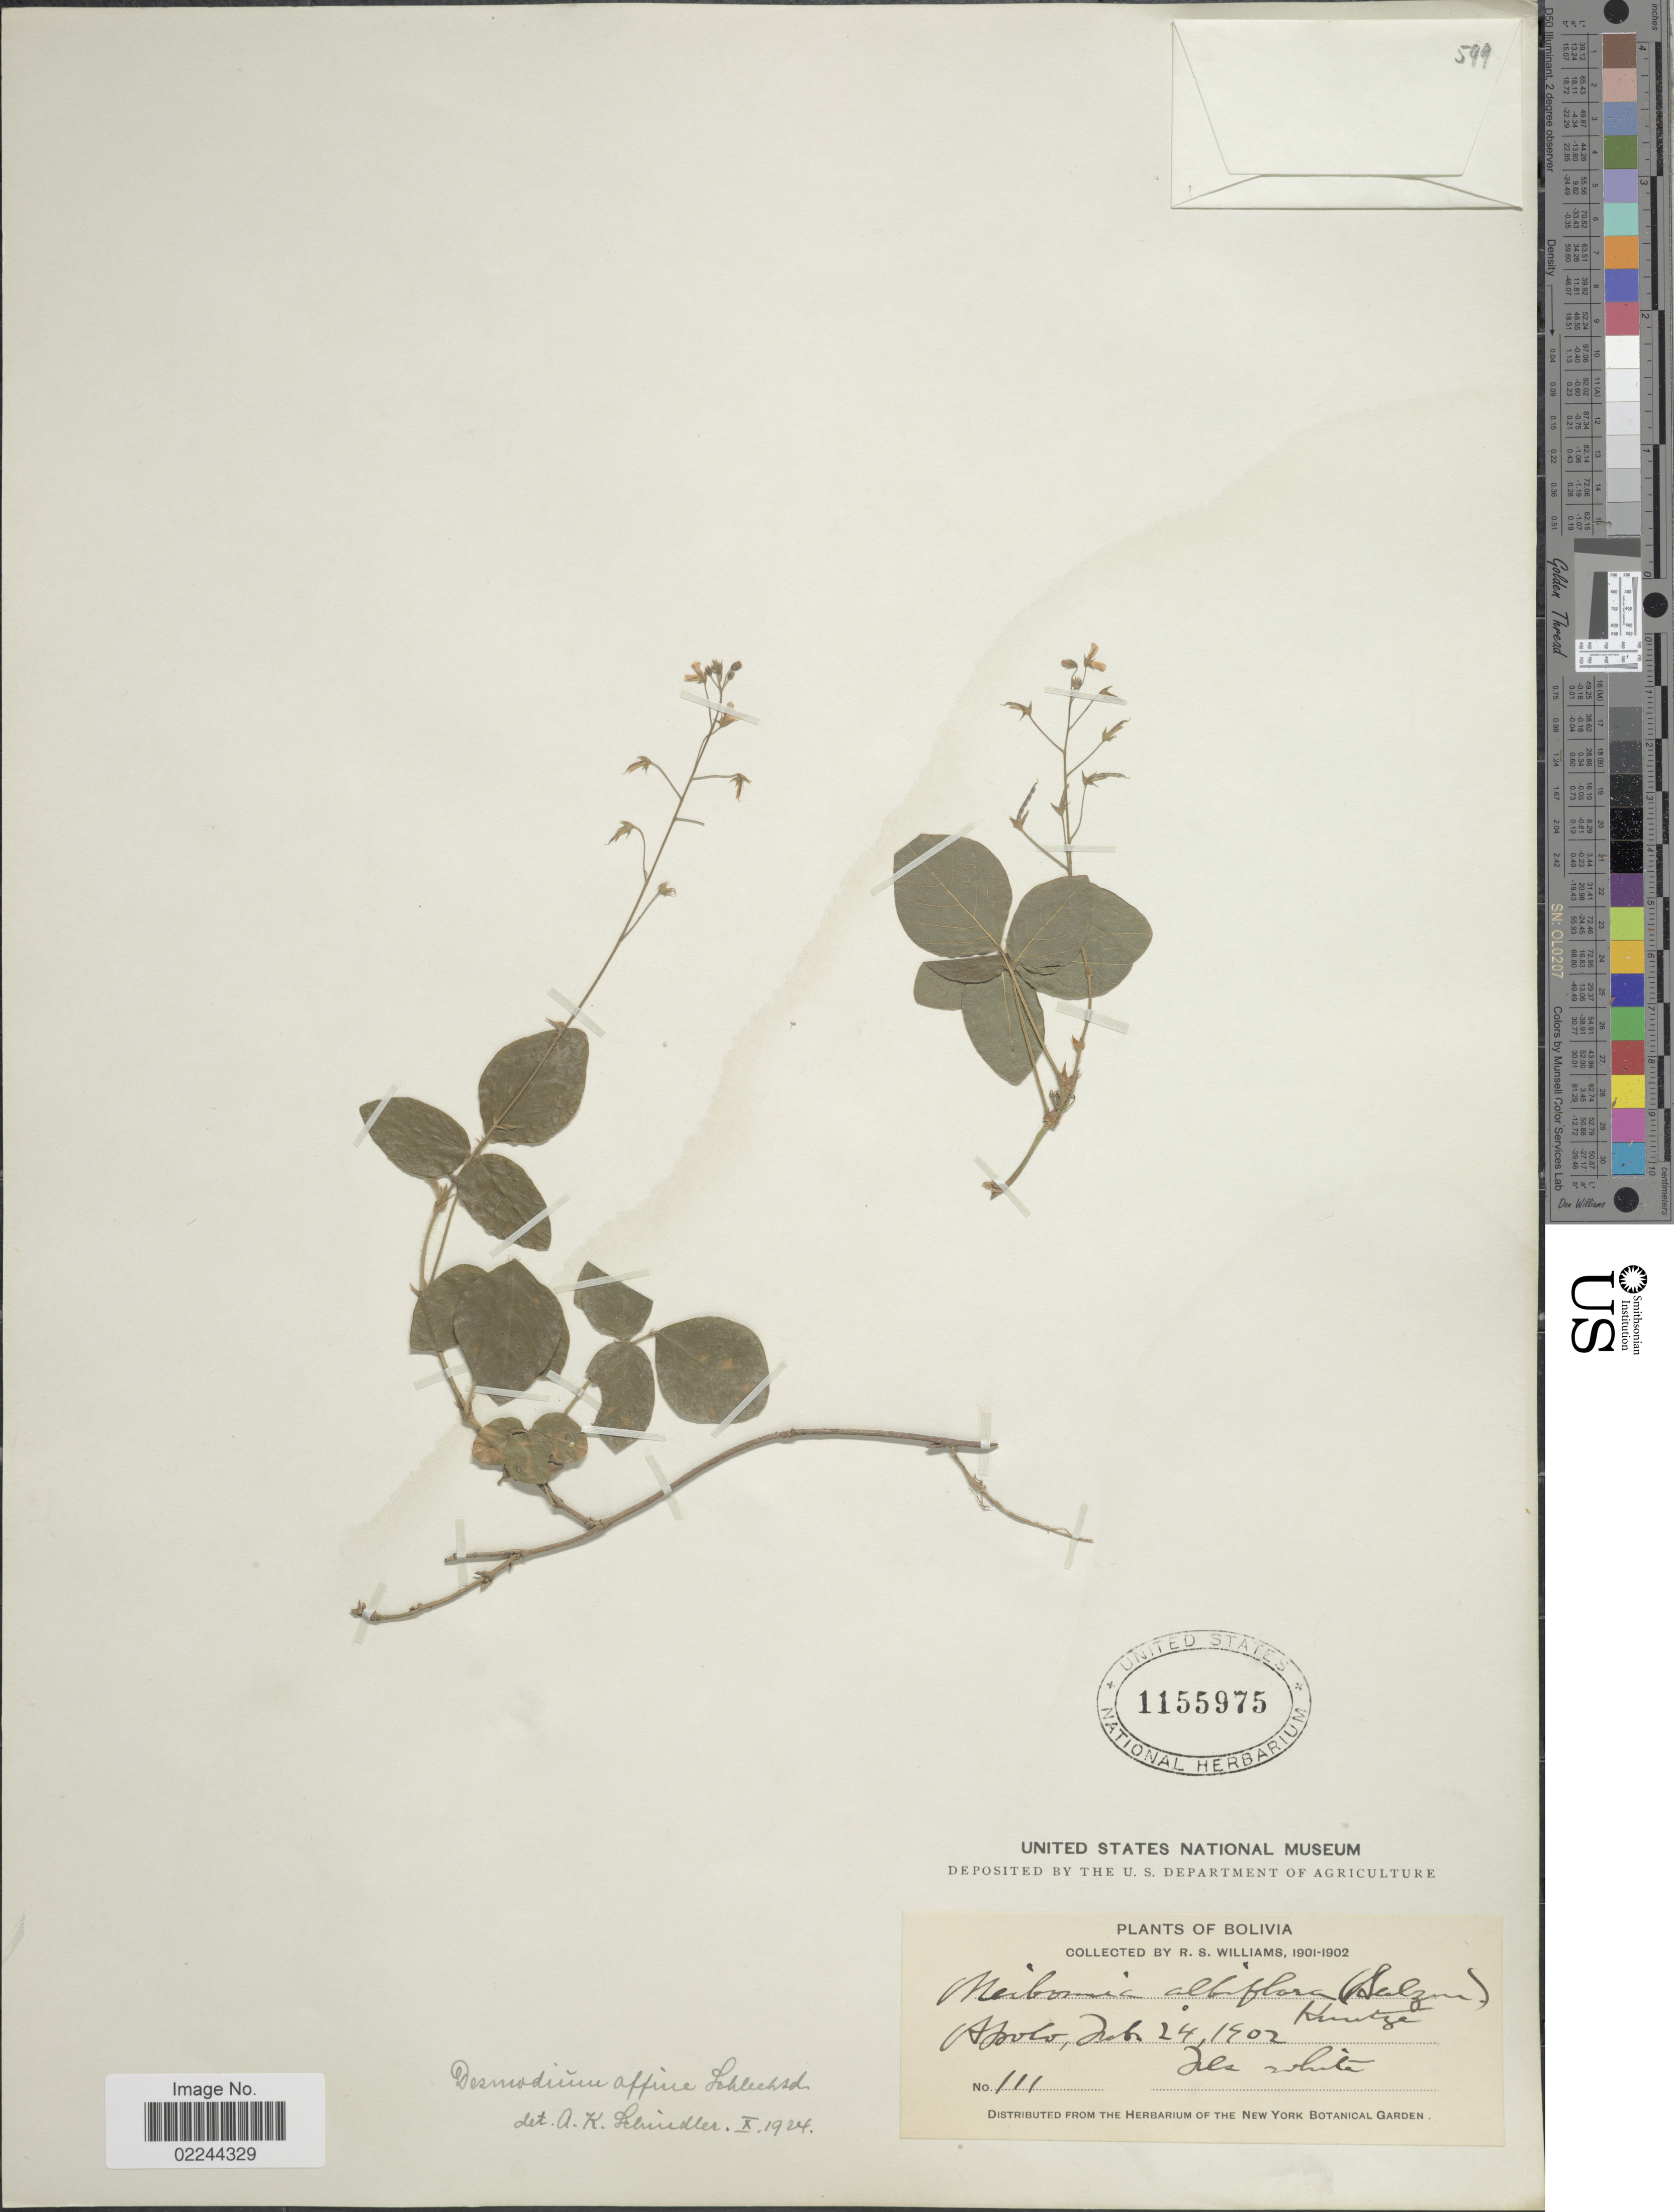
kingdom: Plantae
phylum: Tracheophyta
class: Magnoliopsida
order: Fabales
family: Fabaceae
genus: Desmodium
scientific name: Desmodium affine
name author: Schltdl.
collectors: R. S. Williams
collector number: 111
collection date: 1902-02-24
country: Bolivia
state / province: La Paz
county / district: Franz Tamayo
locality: Apolo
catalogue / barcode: US 1155975